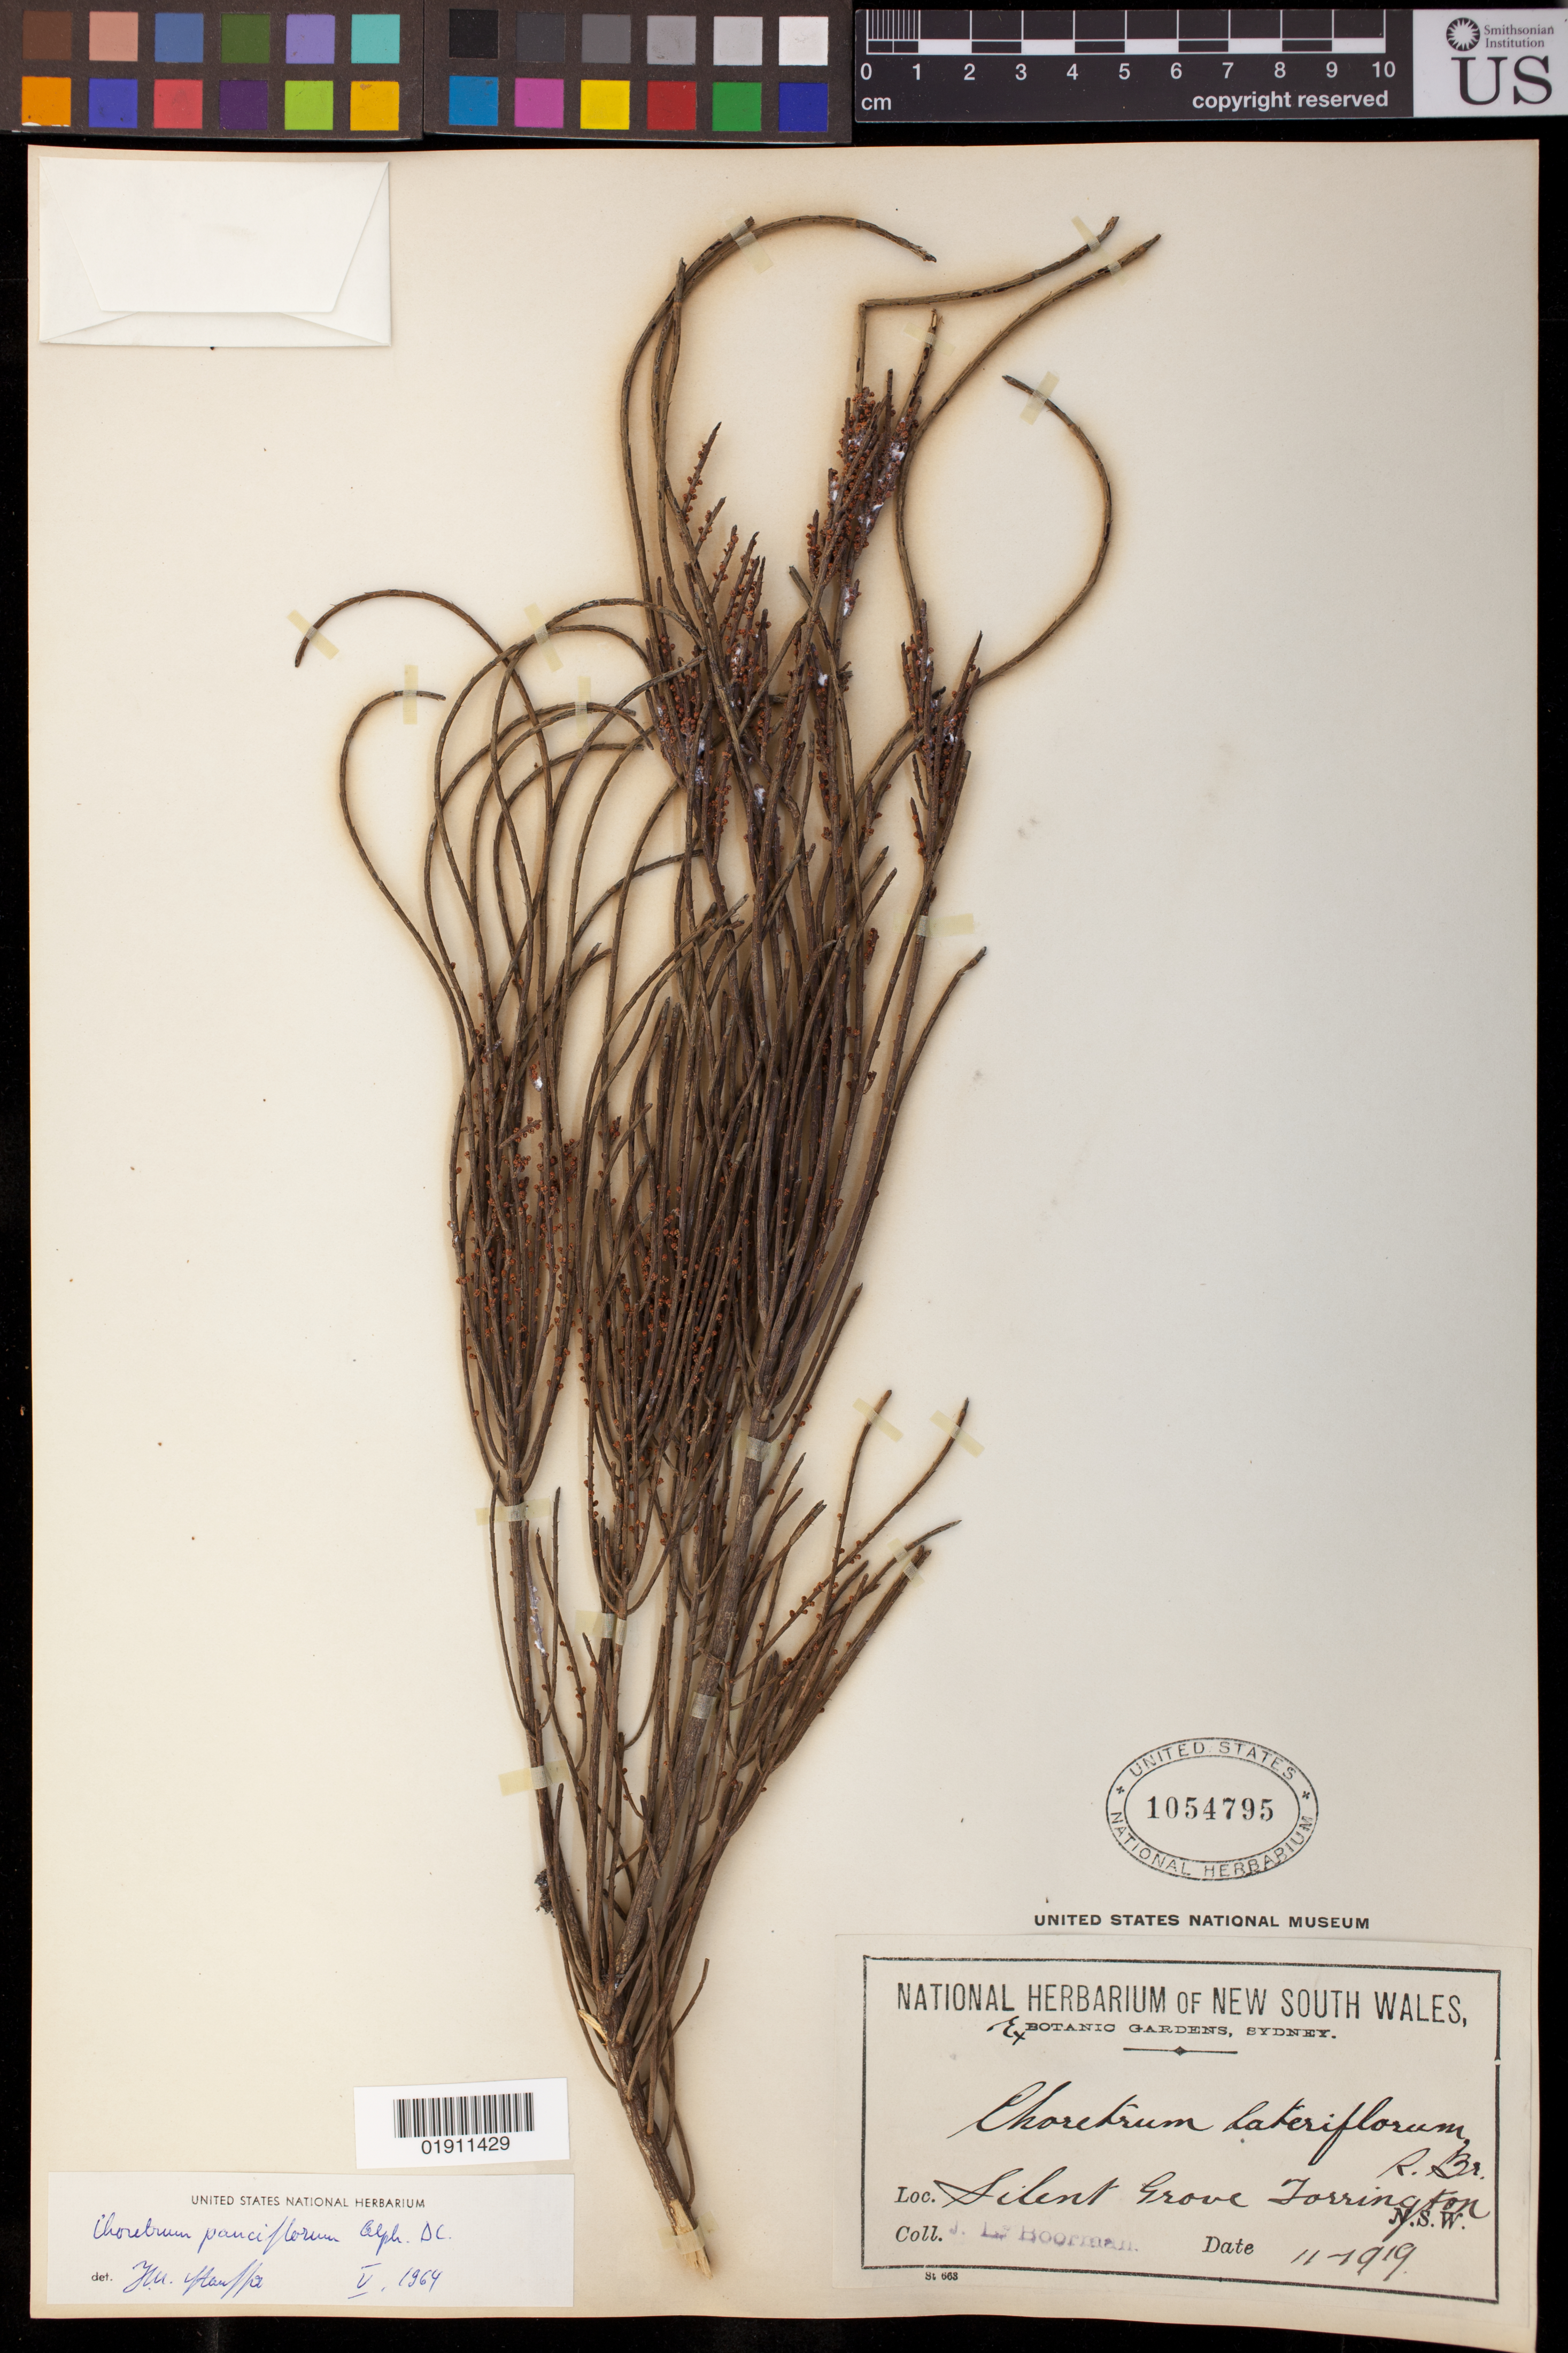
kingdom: Plantae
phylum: Tracheophyta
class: Magnoliopsida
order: Santalales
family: Amphorogynaceae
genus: Choretrum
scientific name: Choretrum pauciflorum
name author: A. DC.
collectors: J. Boorman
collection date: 1919-11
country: Australia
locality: Silent Grove Torrington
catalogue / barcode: US 1054795